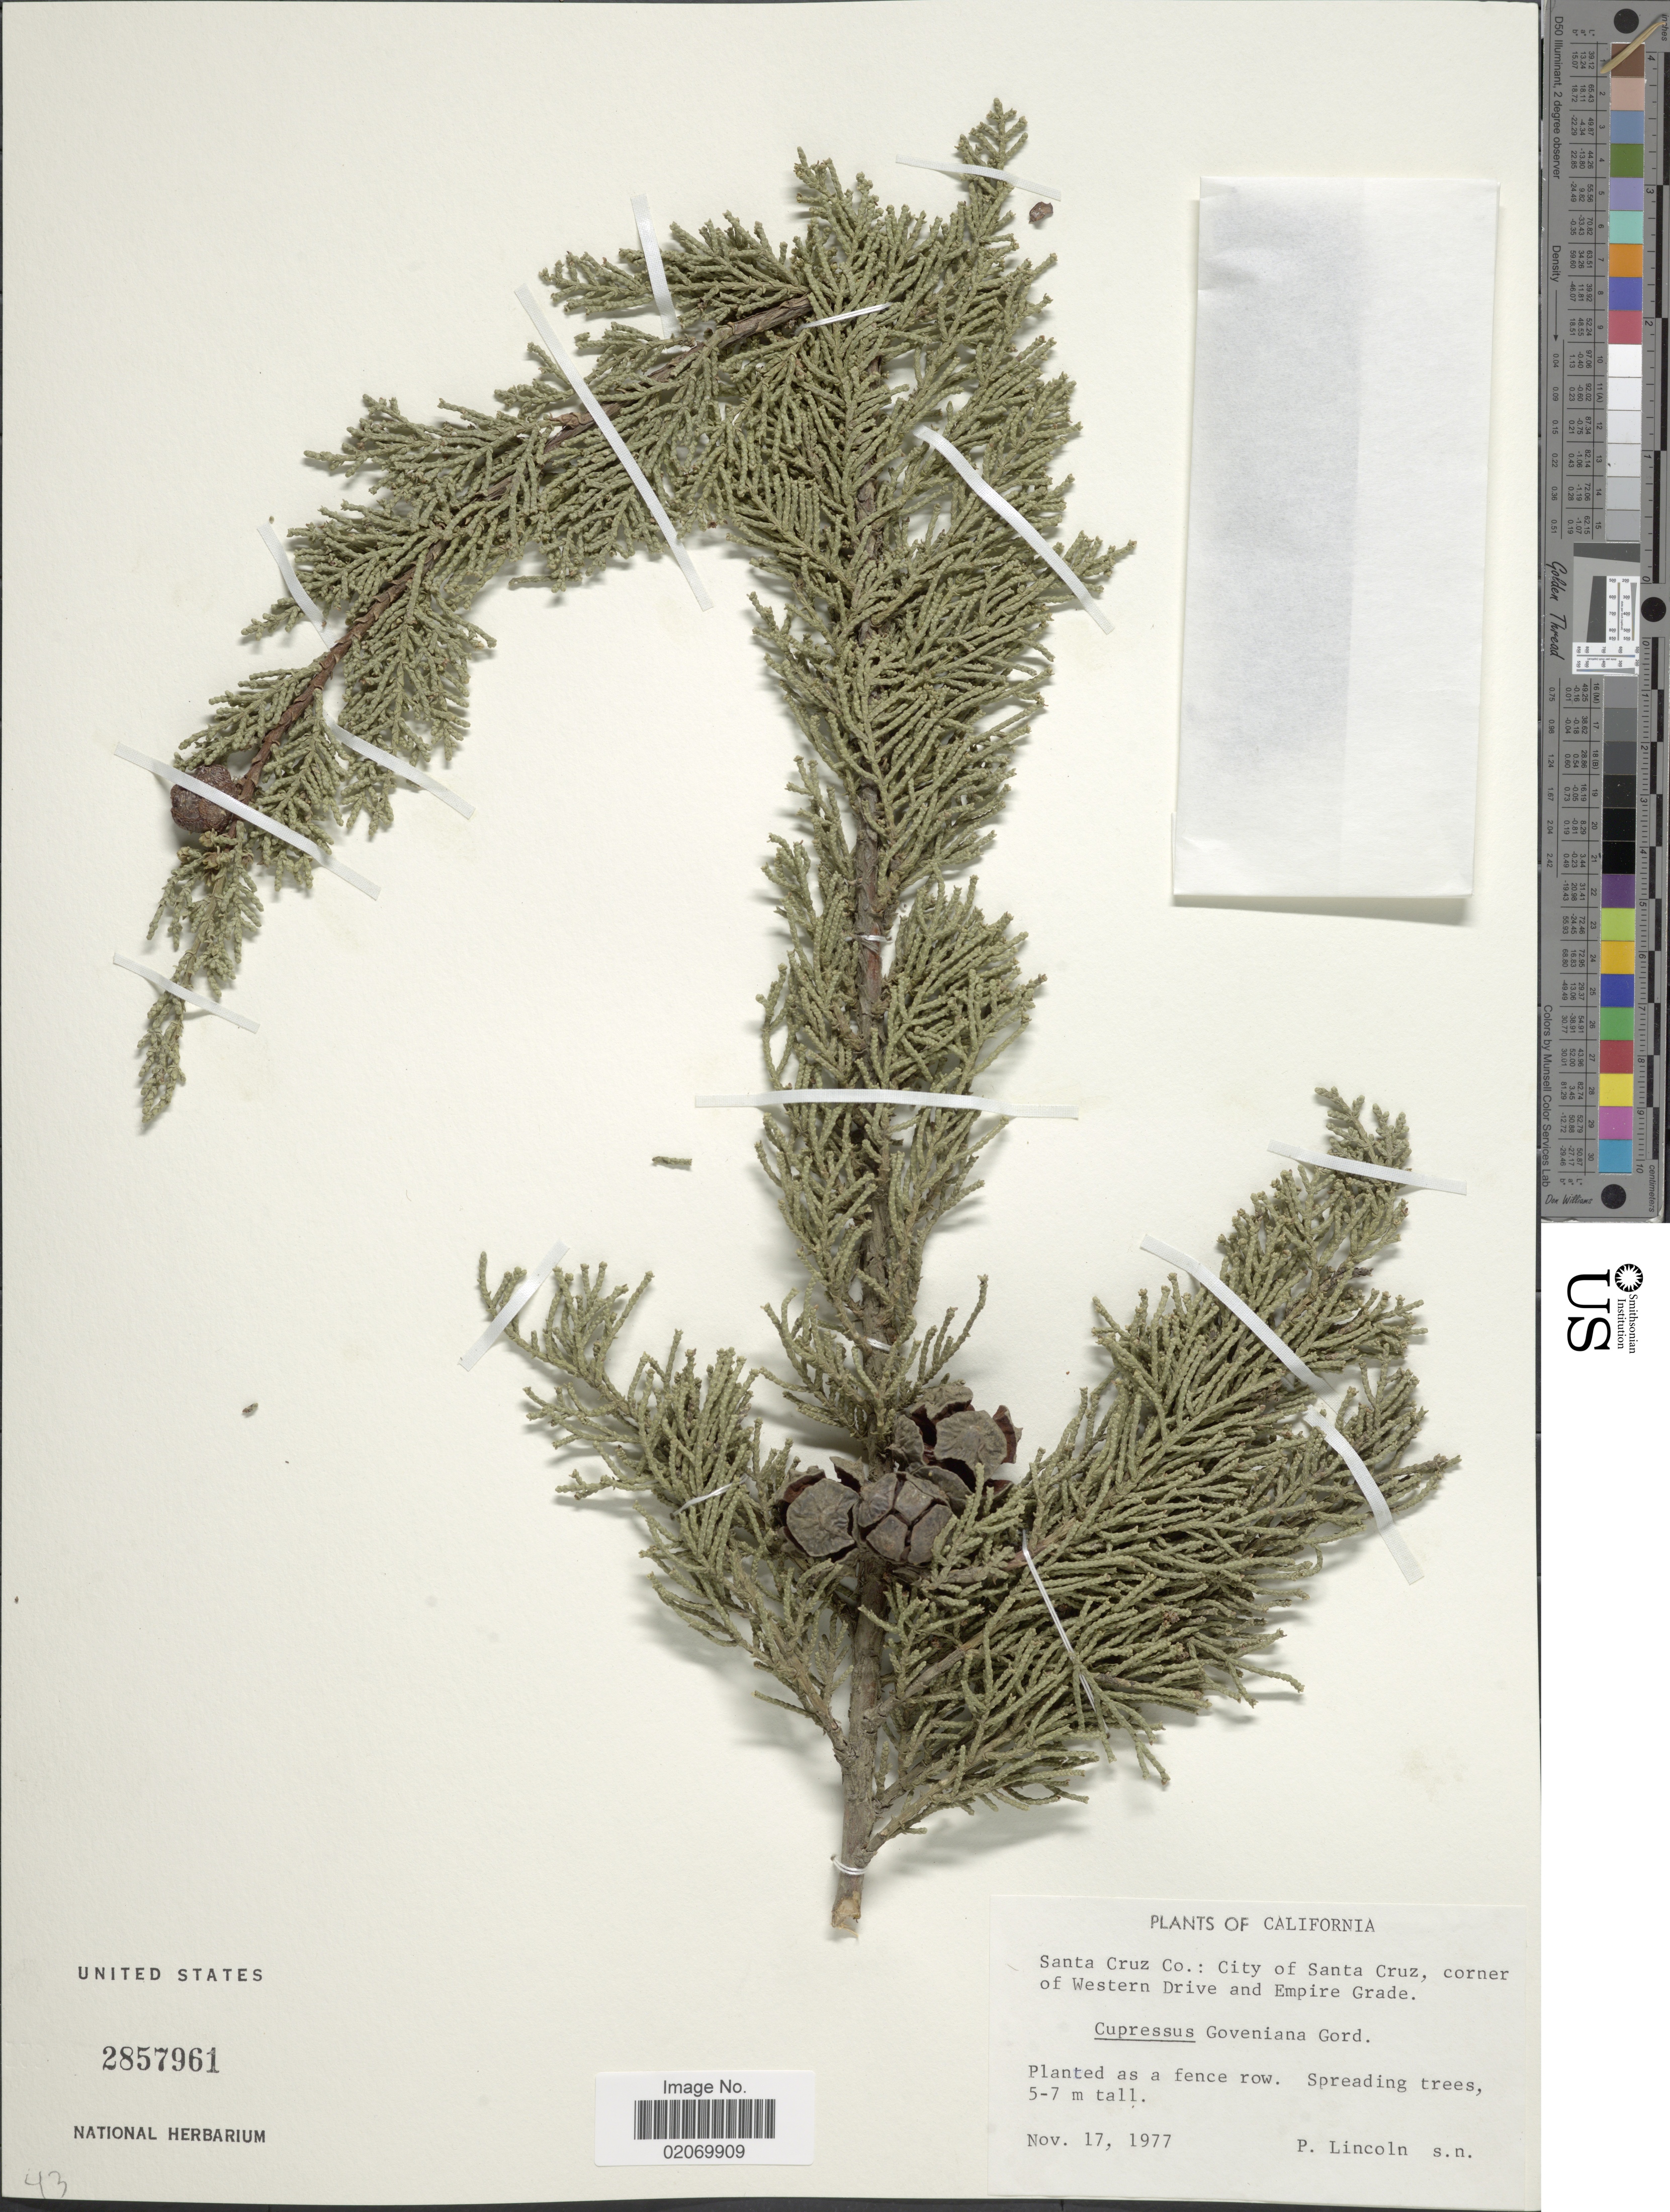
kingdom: Plantae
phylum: Tracheophyta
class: Pinopsida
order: Pinales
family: Cupressaceae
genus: Hesperocyparis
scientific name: Hesperocyparis goveniana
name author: (Gordon) Bartel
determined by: (US) Smithsonian Institution - National Museum of Natural History - Department of Botany (UNITED STATES)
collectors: P. Lincoln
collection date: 1977-11-17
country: United States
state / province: California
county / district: Santa Cruz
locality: Santa Cruz Co, City of Santa Cruz, corner of Western Drive and Empire Grade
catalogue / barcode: US 2857961